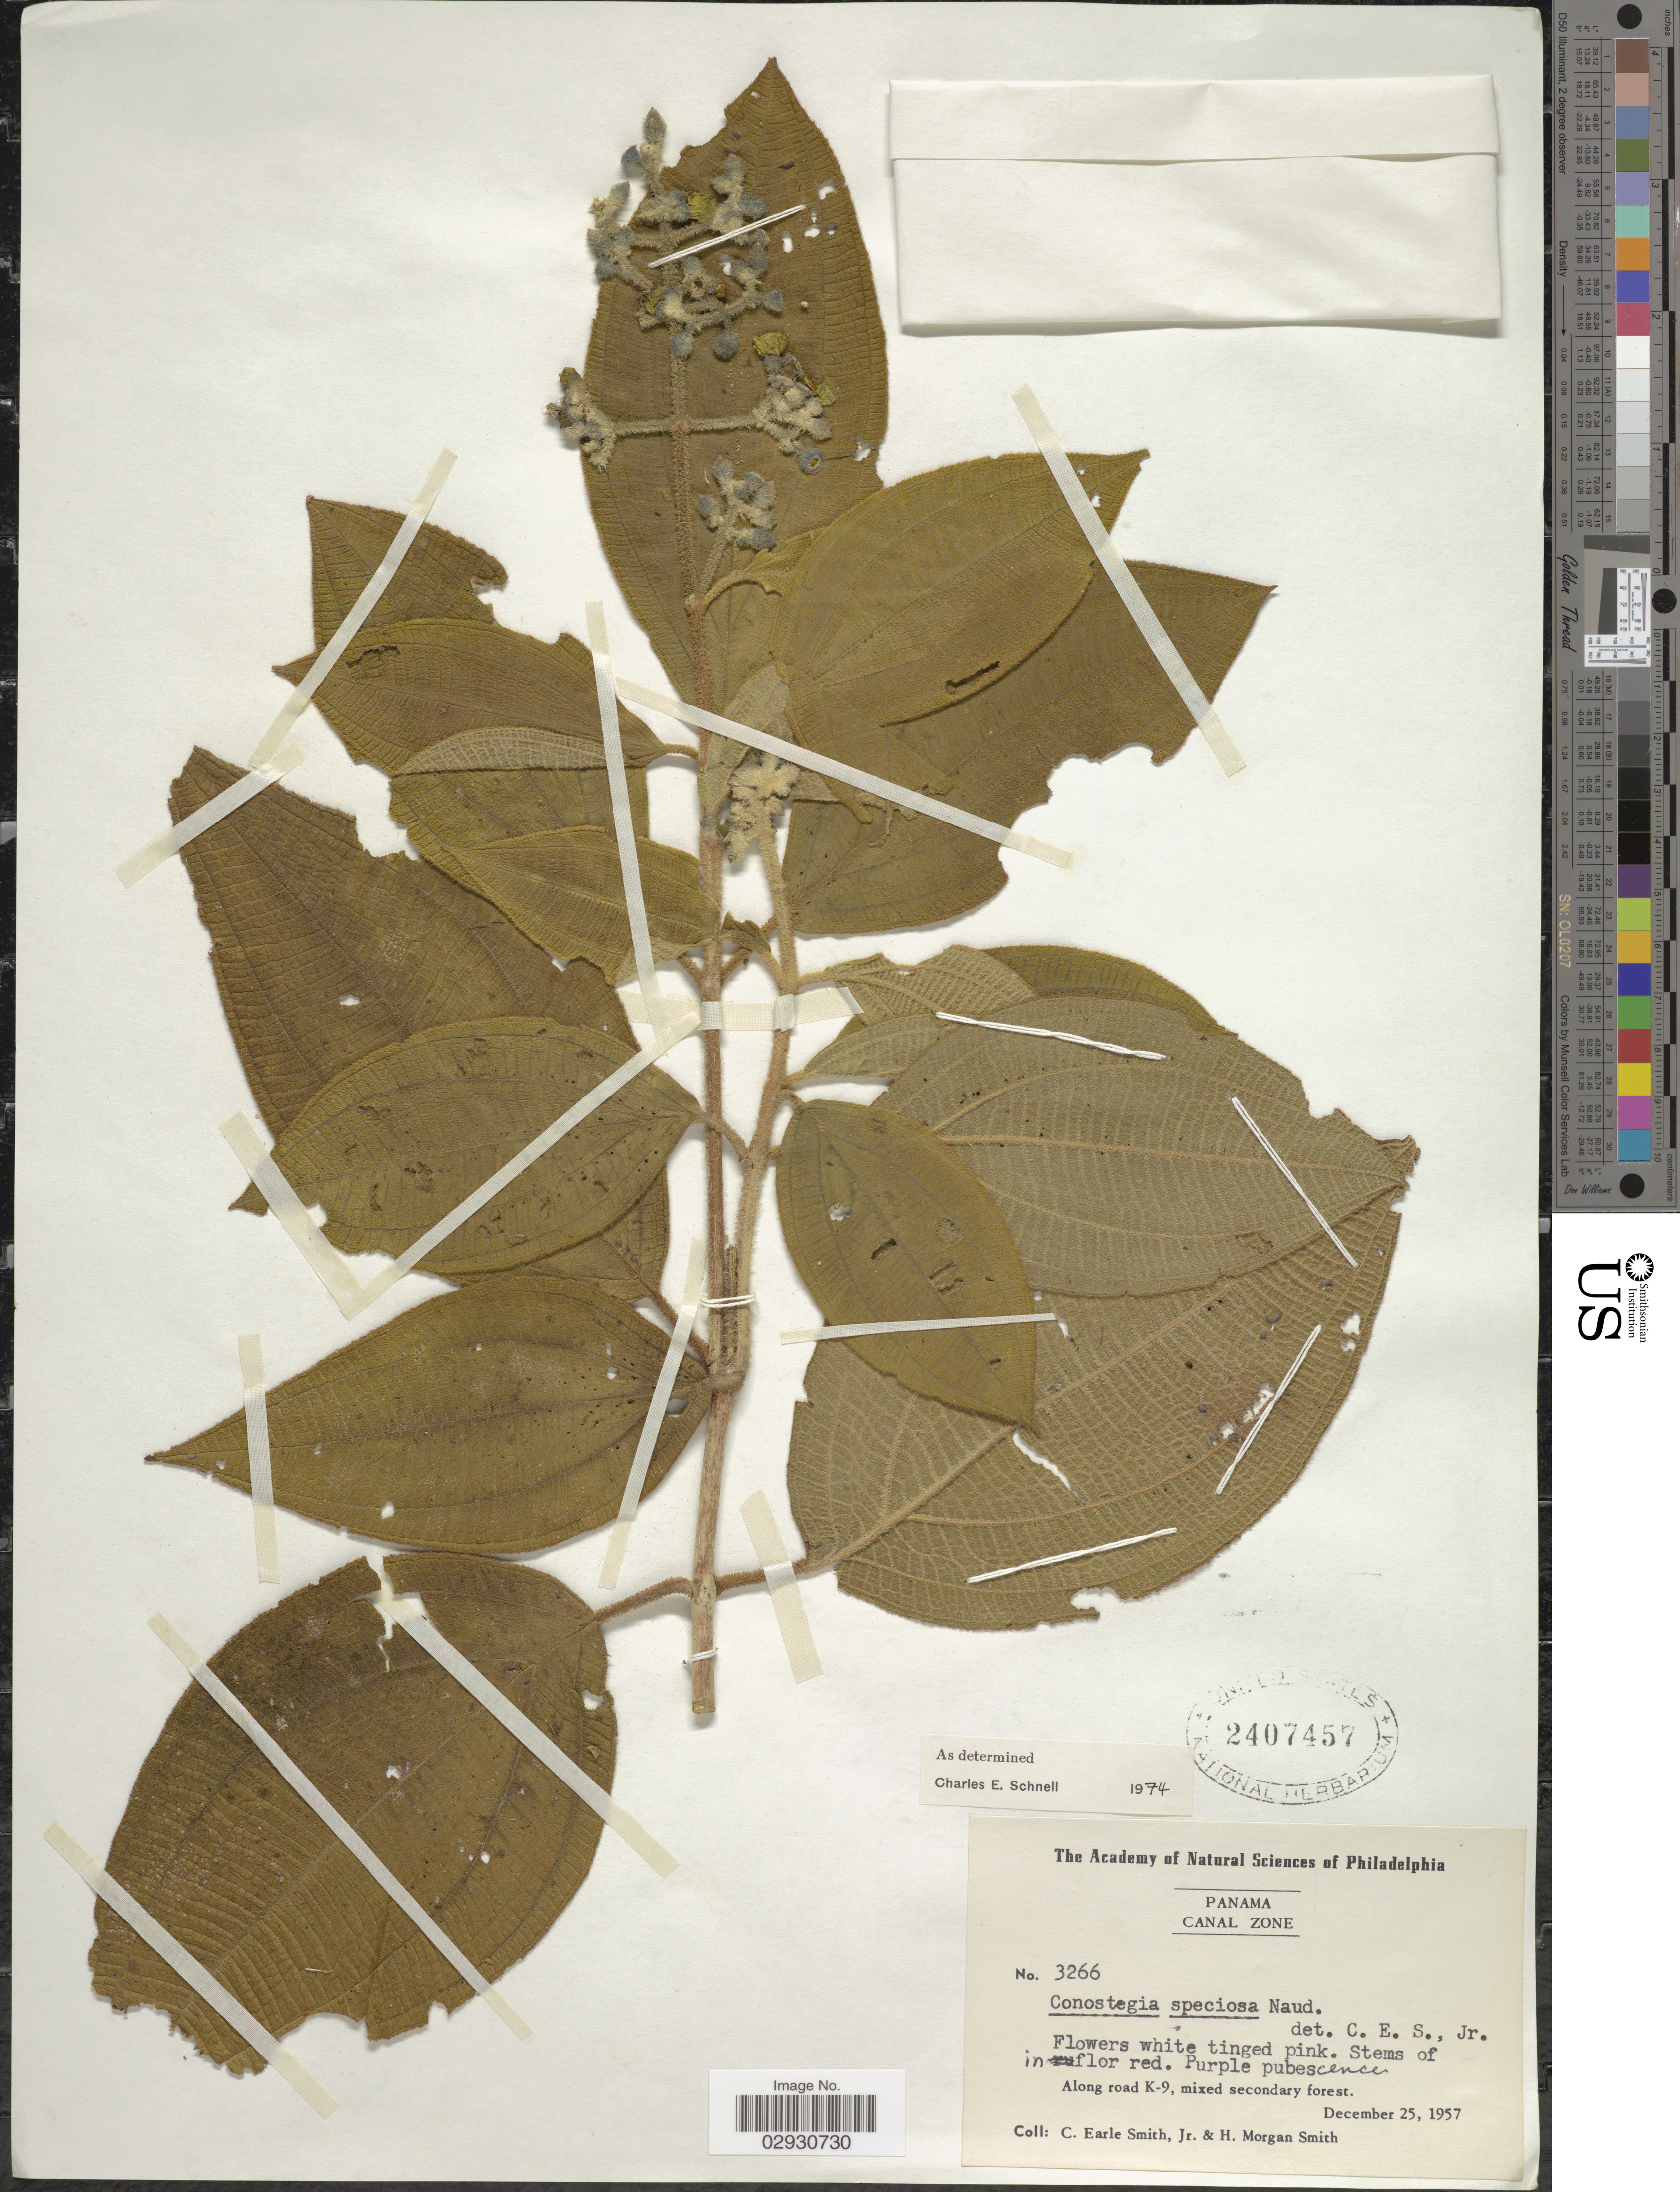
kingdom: Plantae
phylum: Tracheophyta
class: Magnoliopsida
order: Myrtales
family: Melastomataceae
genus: Conostegia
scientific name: Conostegia speciosa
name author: Naudin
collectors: C. E. Smith Jr. & H. M. Smith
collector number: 3266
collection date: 1957-12-25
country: Panama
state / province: Colón / Panamá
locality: Canal Zone. Along road K-9, mixed secondary forest.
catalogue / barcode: US 2407457